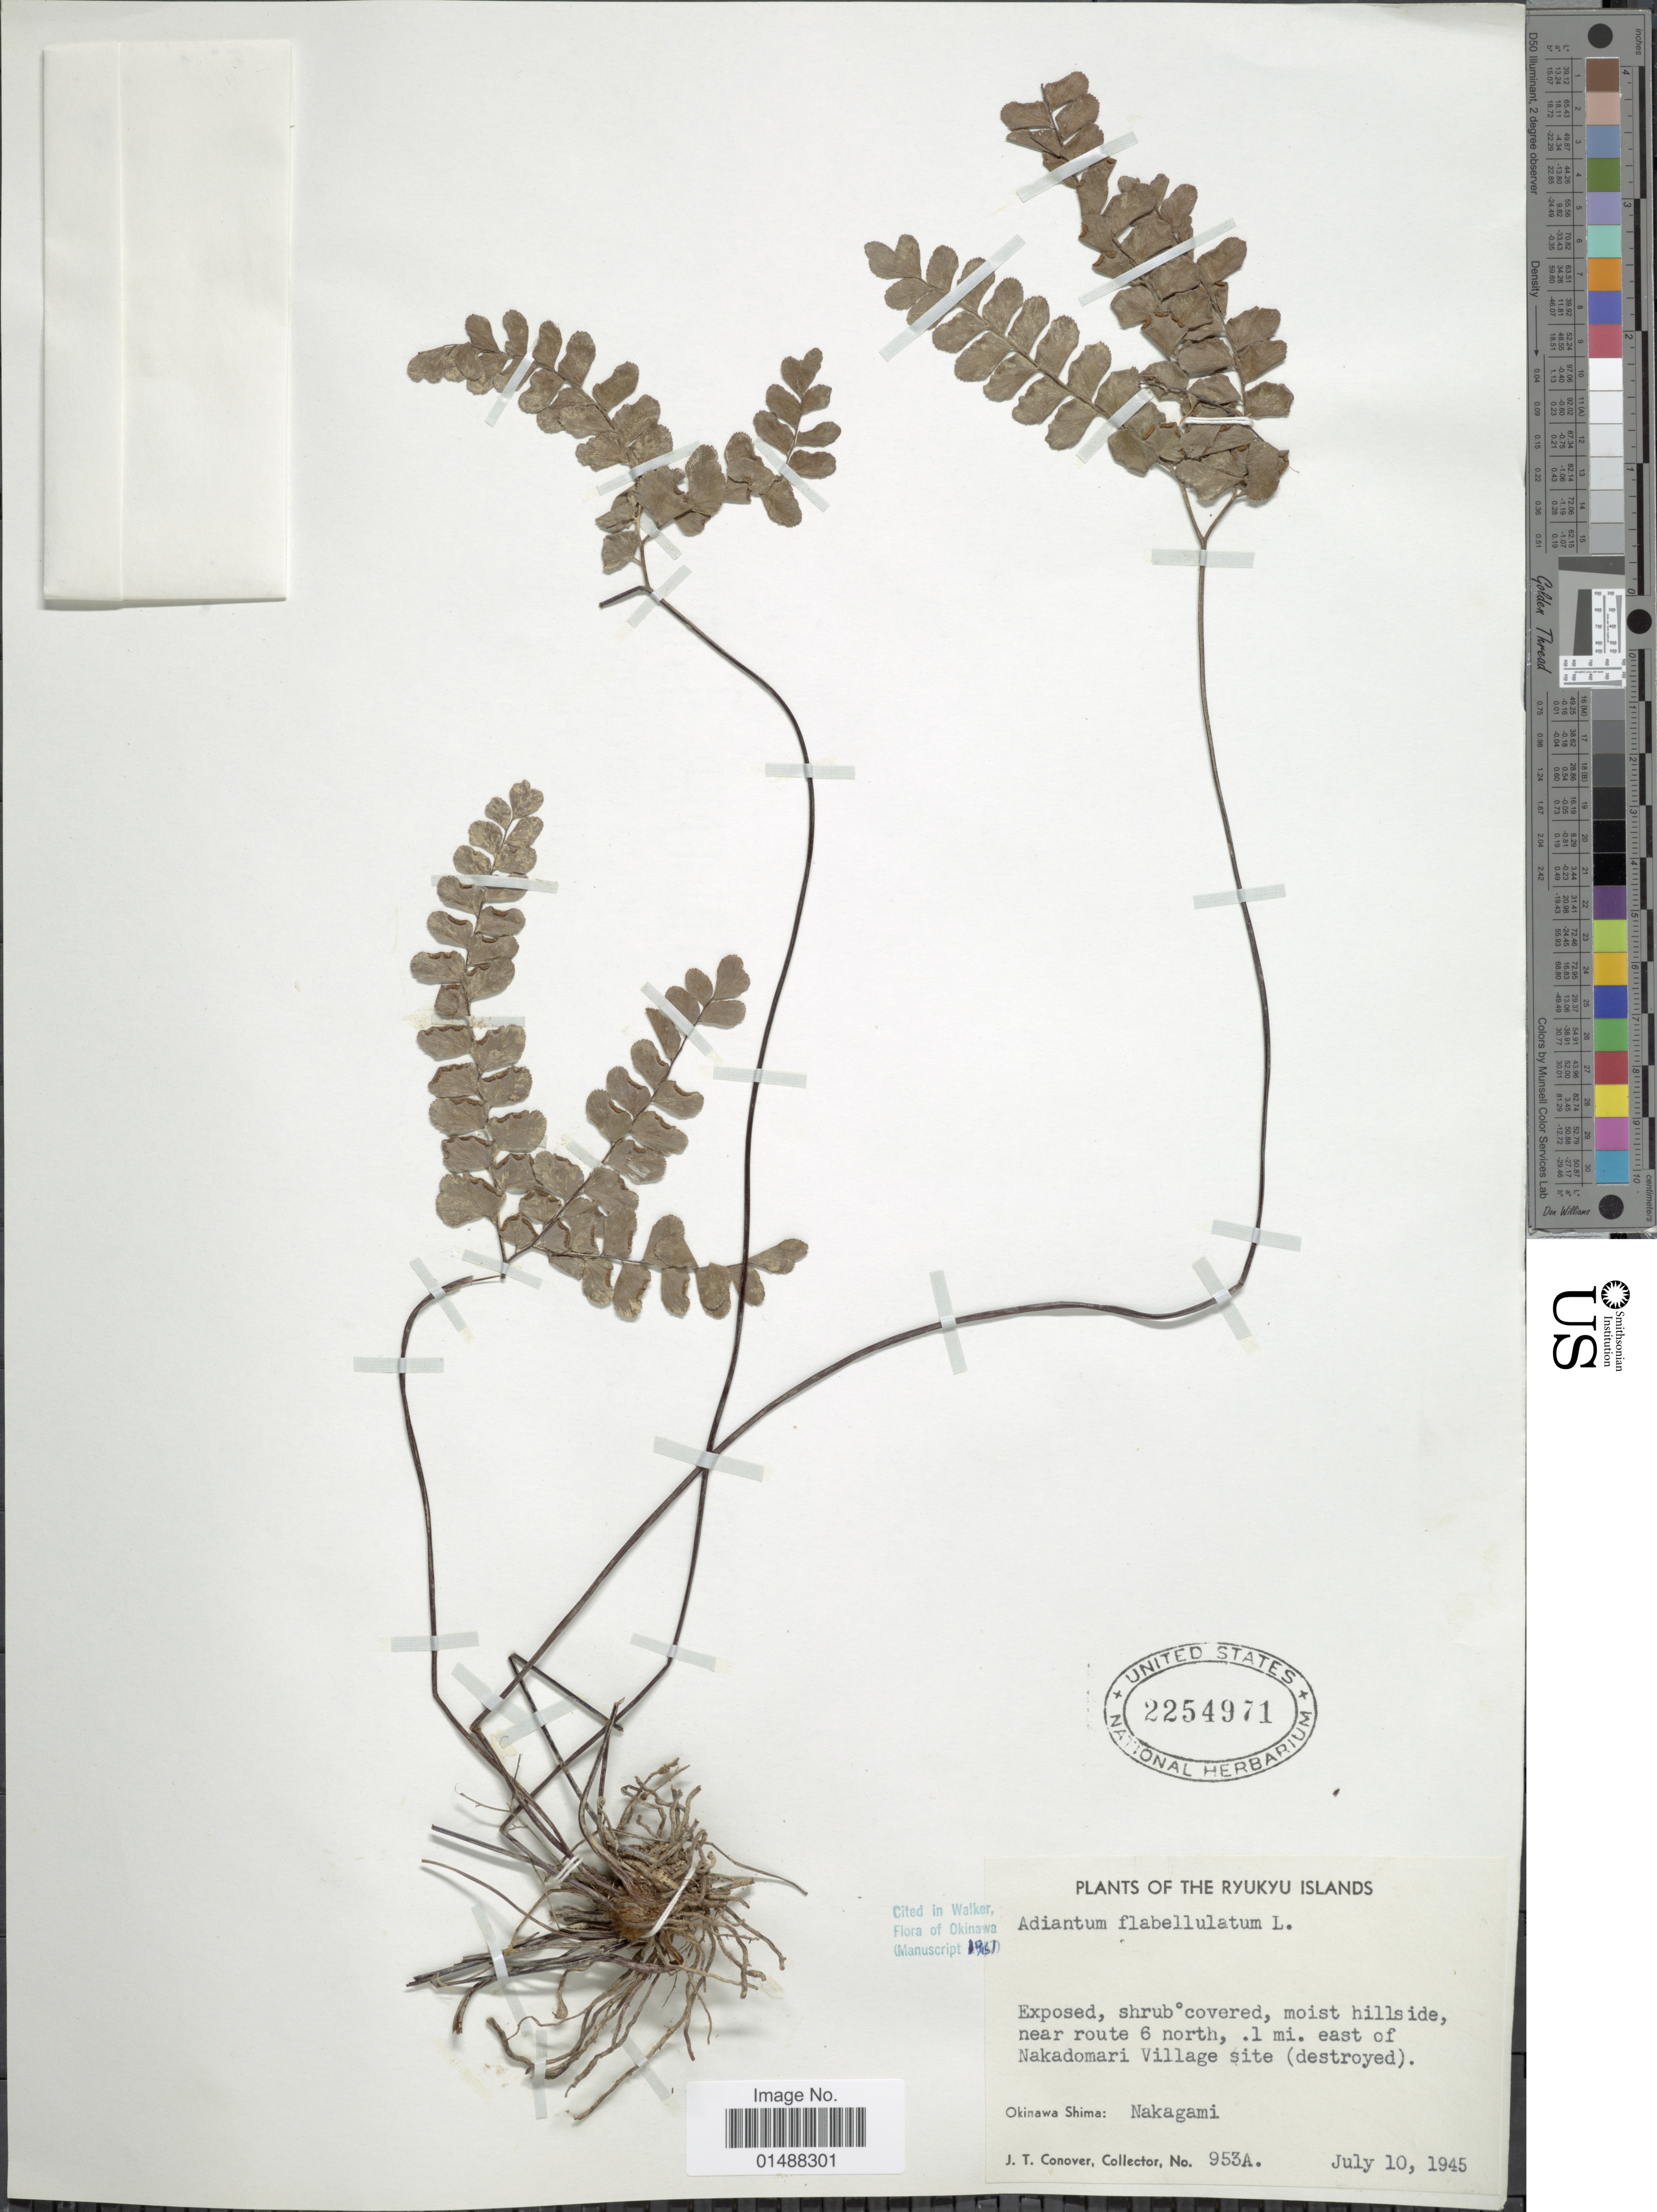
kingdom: Plantae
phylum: Tracheophyta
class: Polypodiopsida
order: Polypodiales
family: Pteridaceae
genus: Adiantum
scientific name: Adiantum flabellulatum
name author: L.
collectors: J. T. Conover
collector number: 953A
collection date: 1945-07-10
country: Japan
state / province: Okinawa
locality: Ryukyu Islands, 1 mi. east of Nakadomari Village site (destroyed), Okinawa Shima: Nakagami.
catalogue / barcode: US 2254971